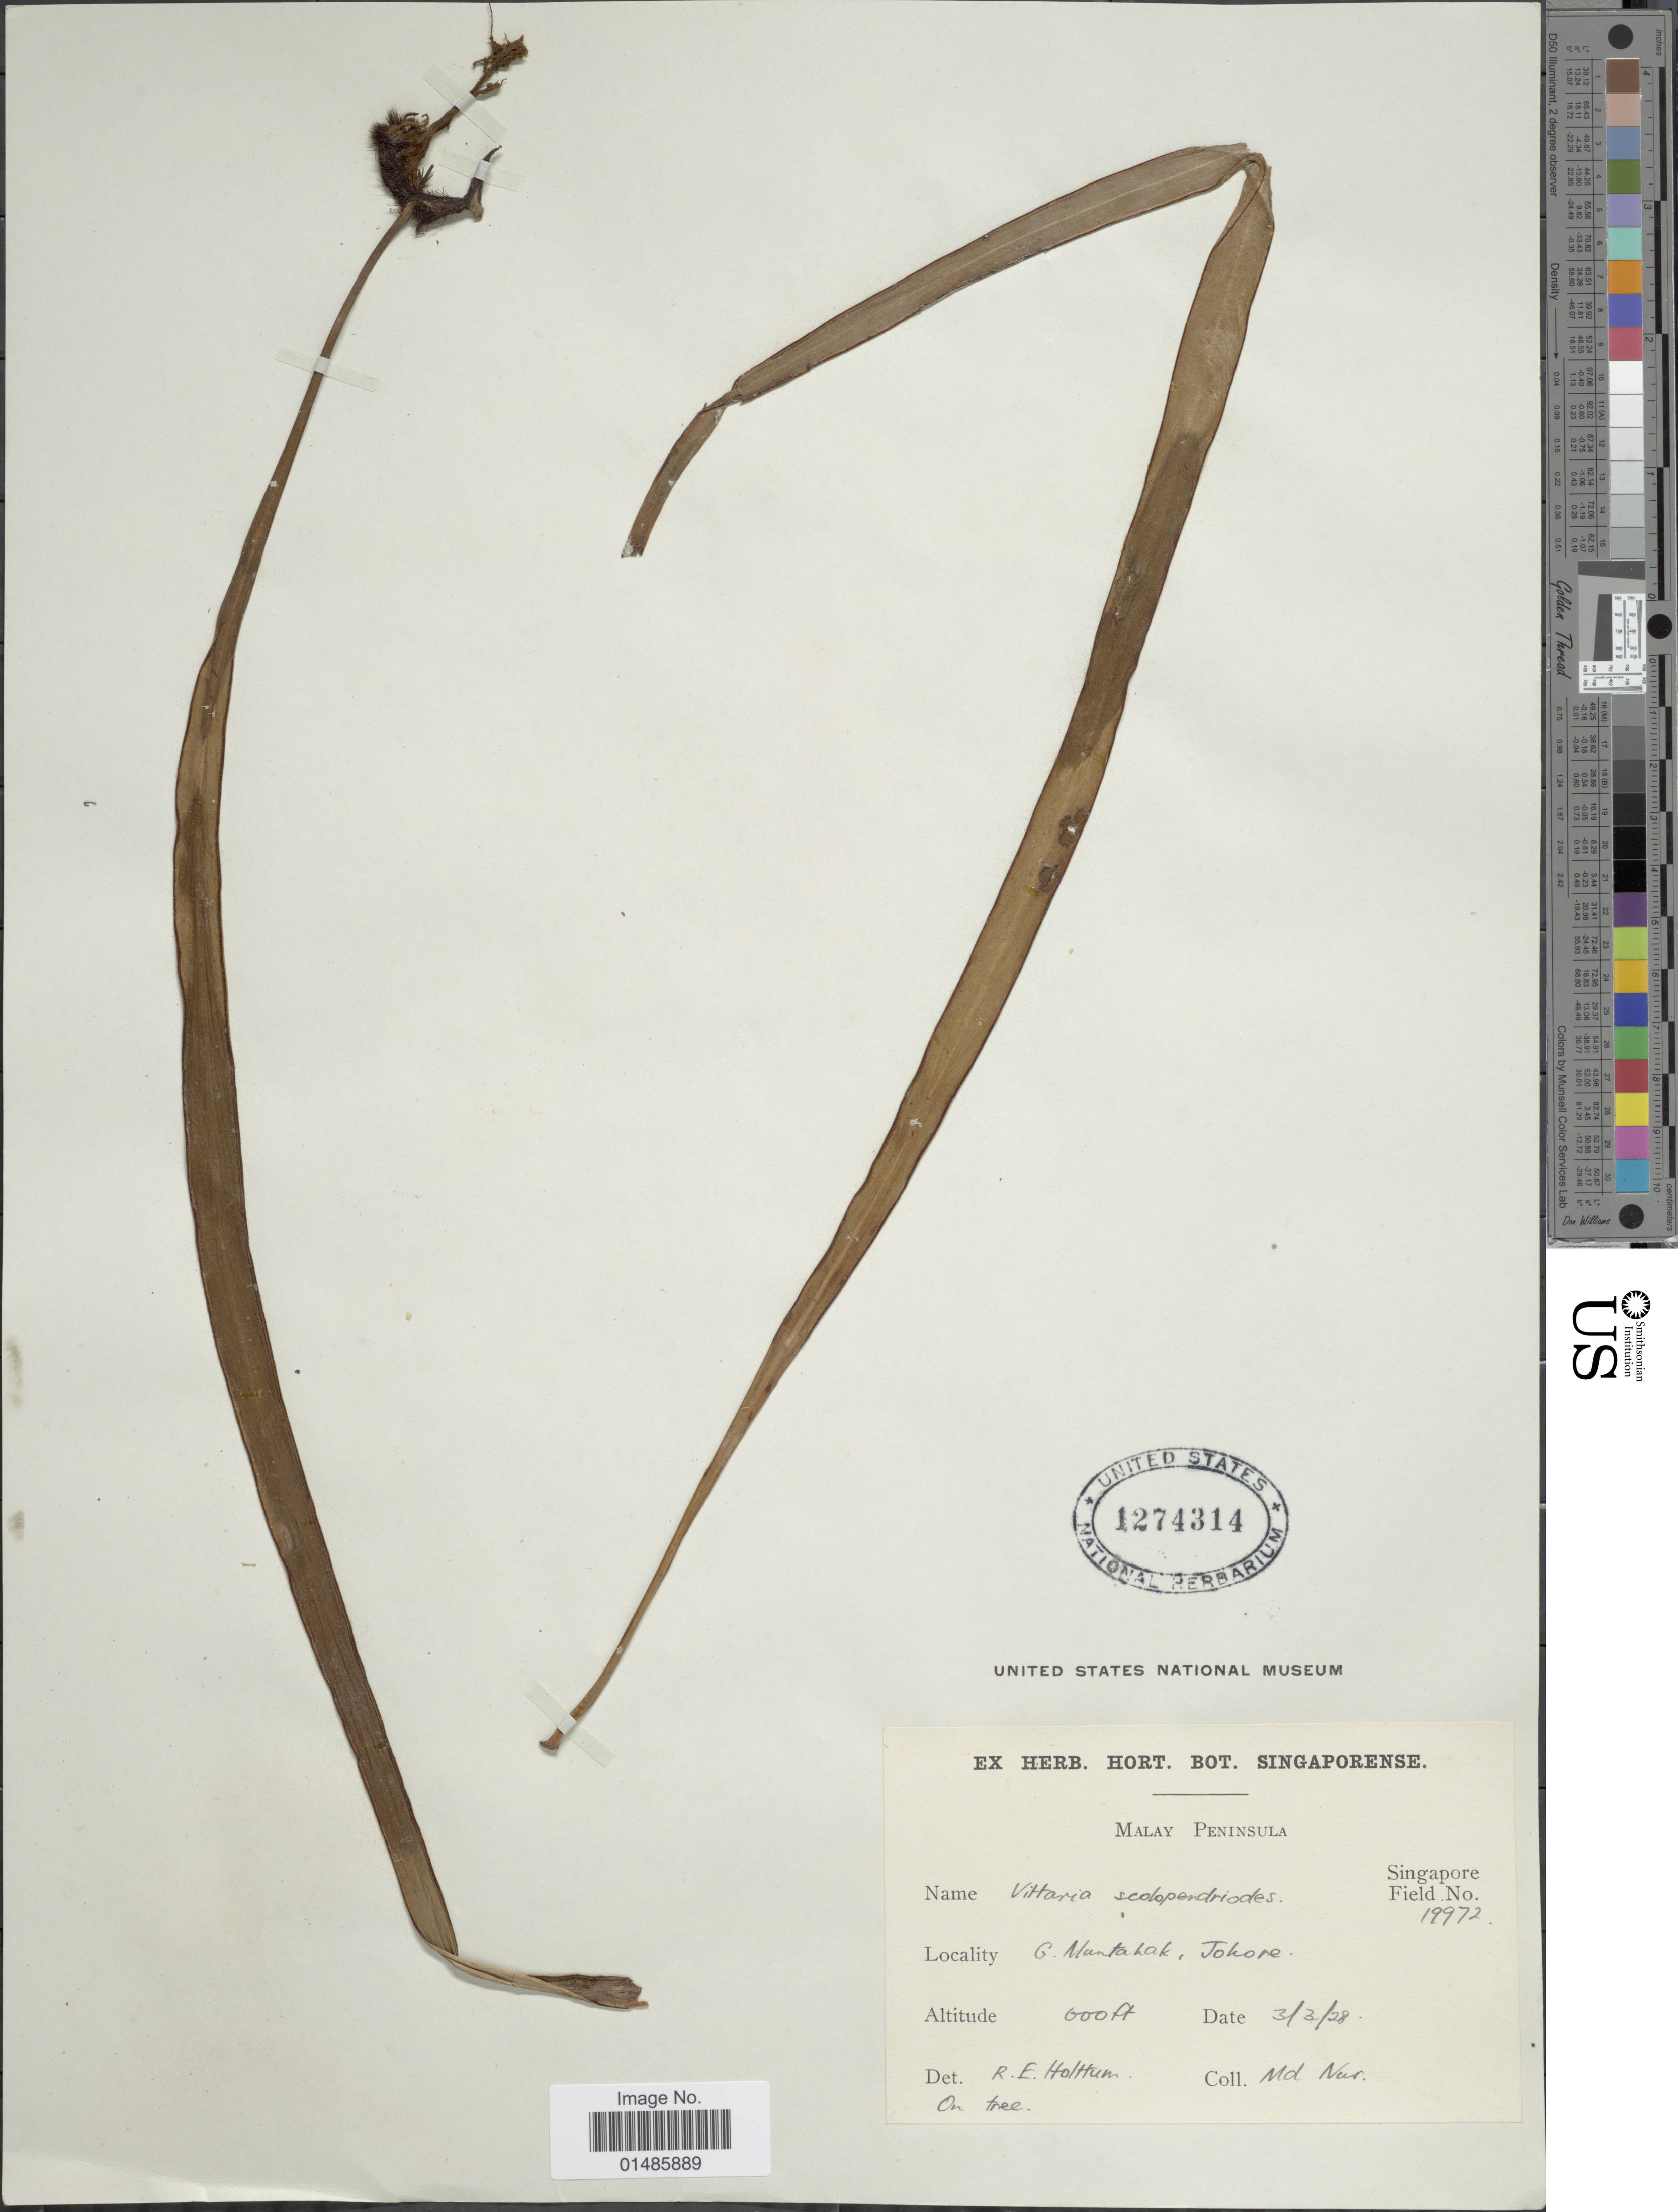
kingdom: Plantae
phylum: Tracheophyta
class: Polypodiopsida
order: Polypodiales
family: Pteridaceae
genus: Haplopteris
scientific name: Haplopteris scolopendrina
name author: (Bory) Presl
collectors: M. Nur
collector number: Singapore Field 19972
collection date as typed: Transcribed d/m/y: 3/3/28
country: Malaysia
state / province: Johor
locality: Malay Peninsula. G. Muntahak, Johore.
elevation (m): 183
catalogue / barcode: US 1274314